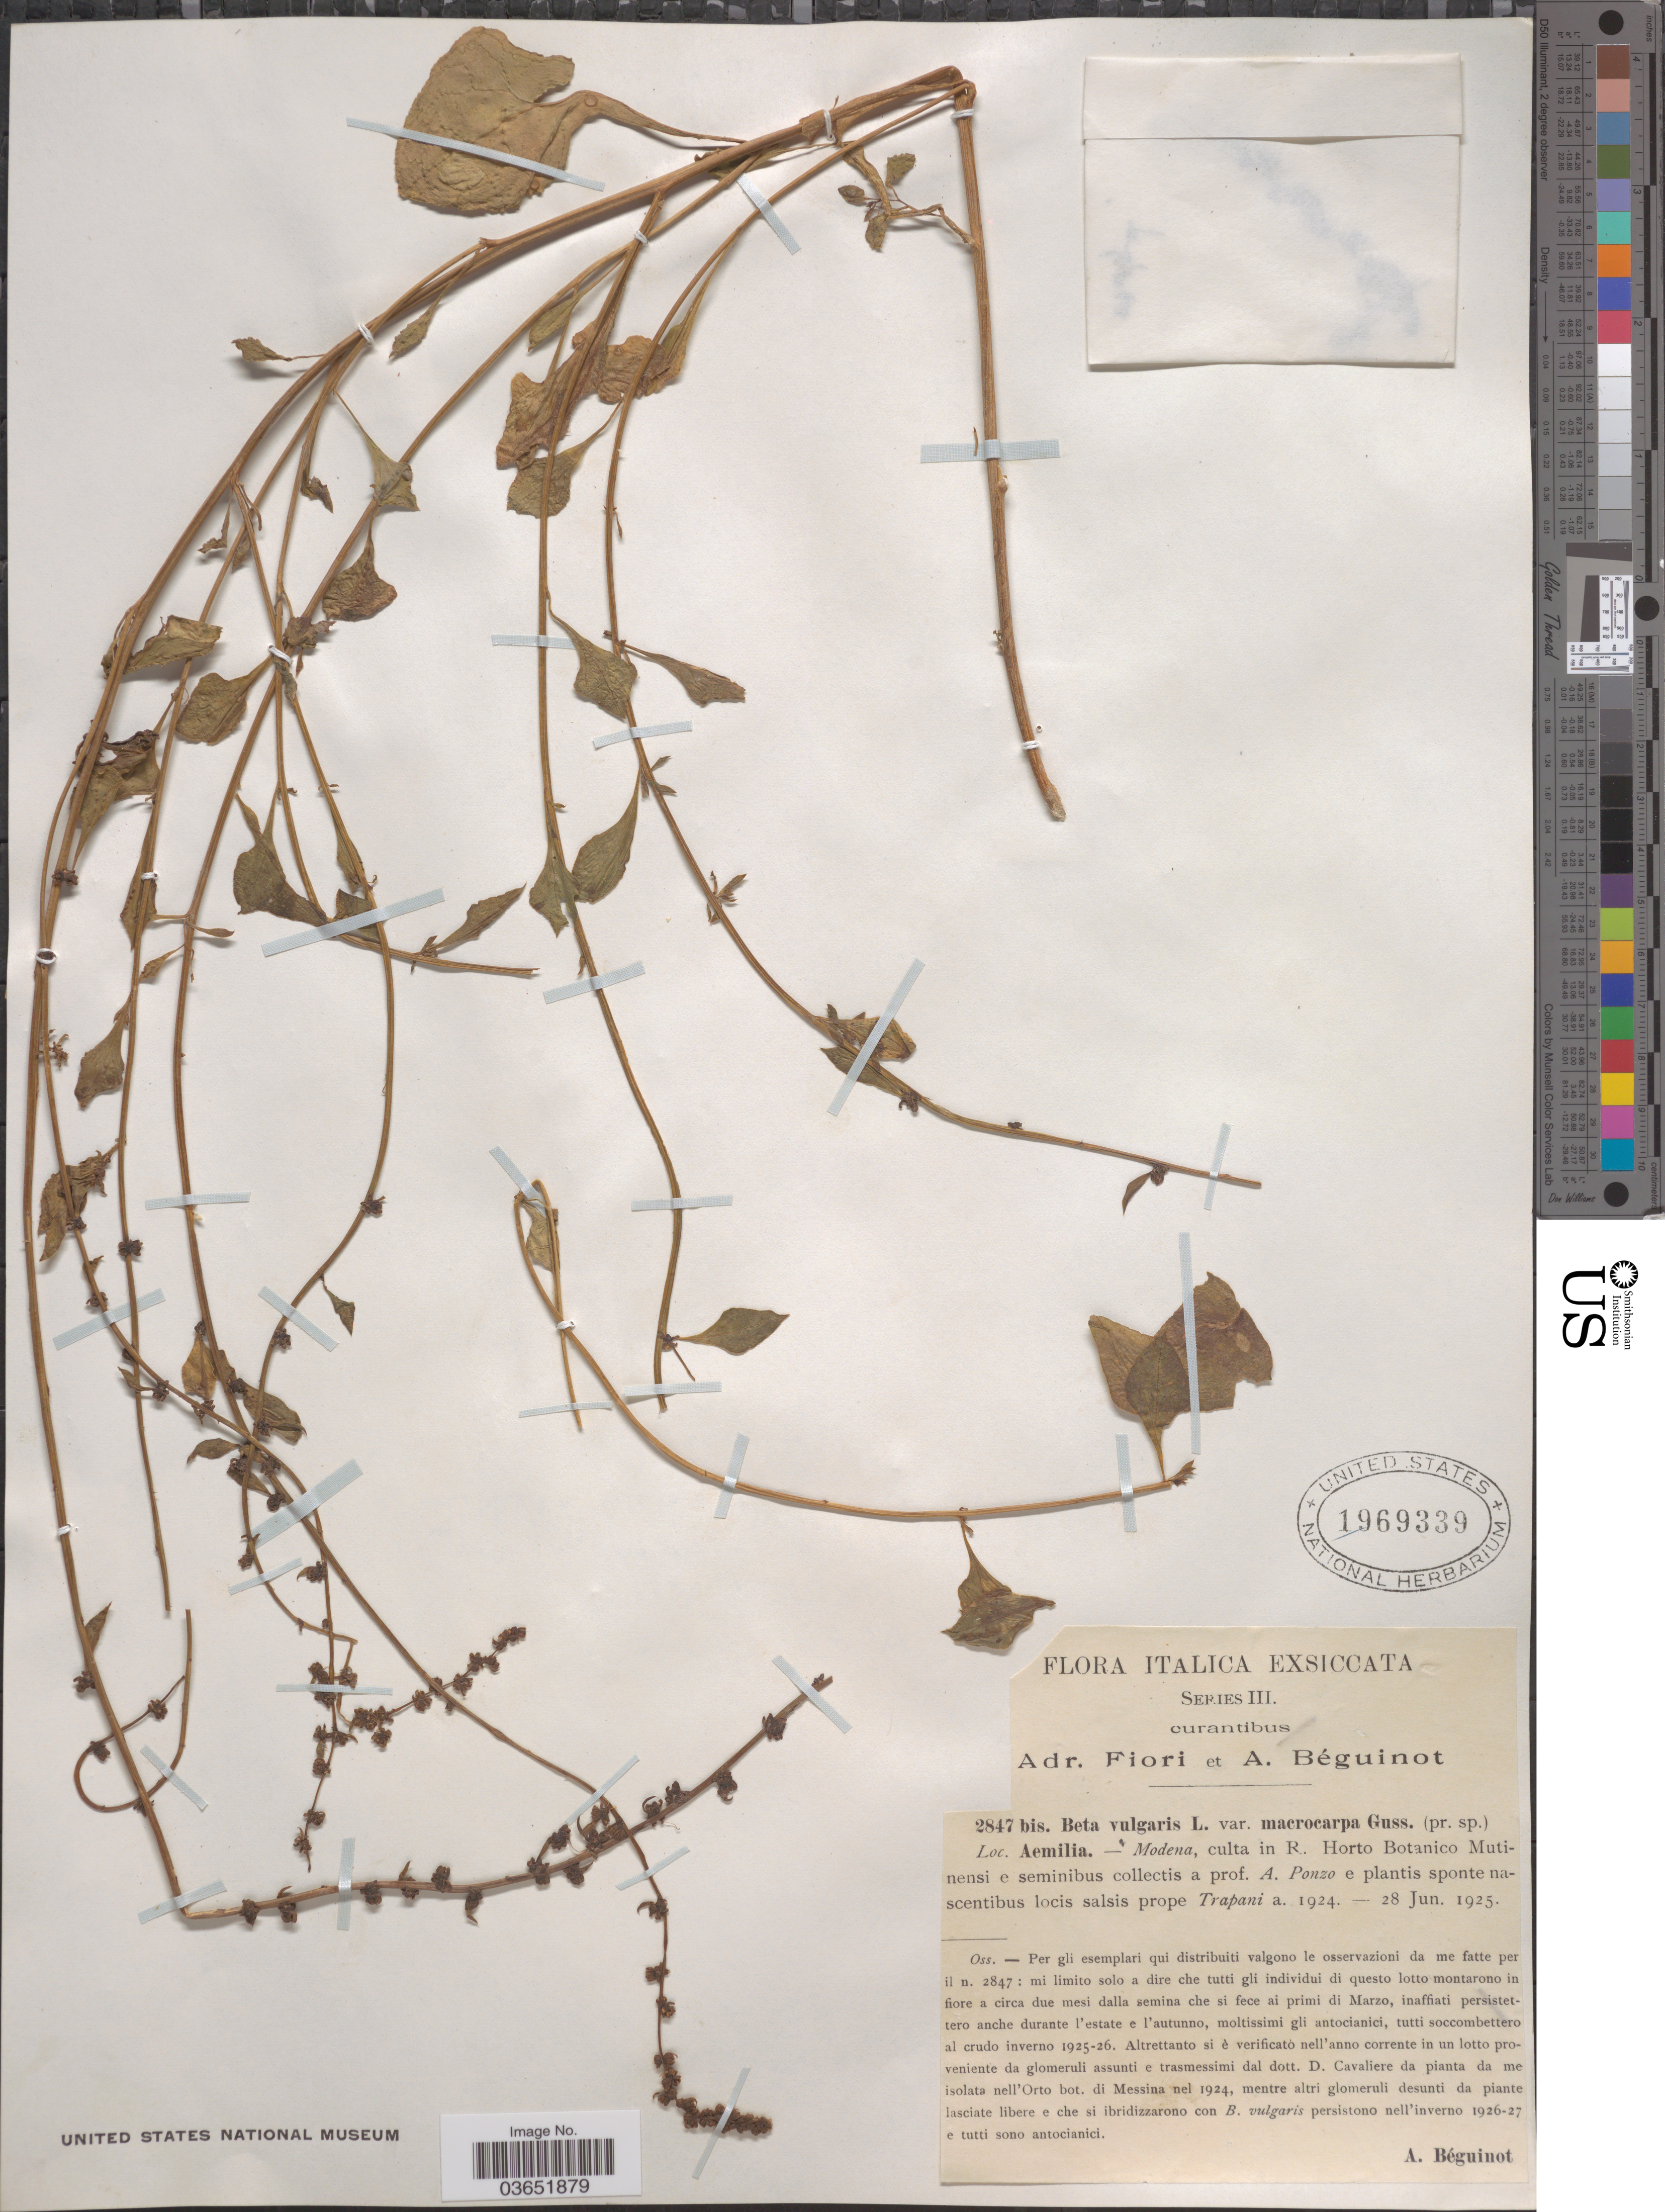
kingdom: Plantae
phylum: Tracheophyta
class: Magnoliopsida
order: Caryophyllales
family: Amaranthaceae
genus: Beta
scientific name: Beta vulgaris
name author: L.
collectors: A. Béguinot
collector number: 2847 bis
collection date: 1924/1925-06-28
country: Italy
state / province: Emilia-Romagna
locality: Aemilia. - Modena. R. Horto Botanico Mutinensi.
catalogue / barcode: US 1969339